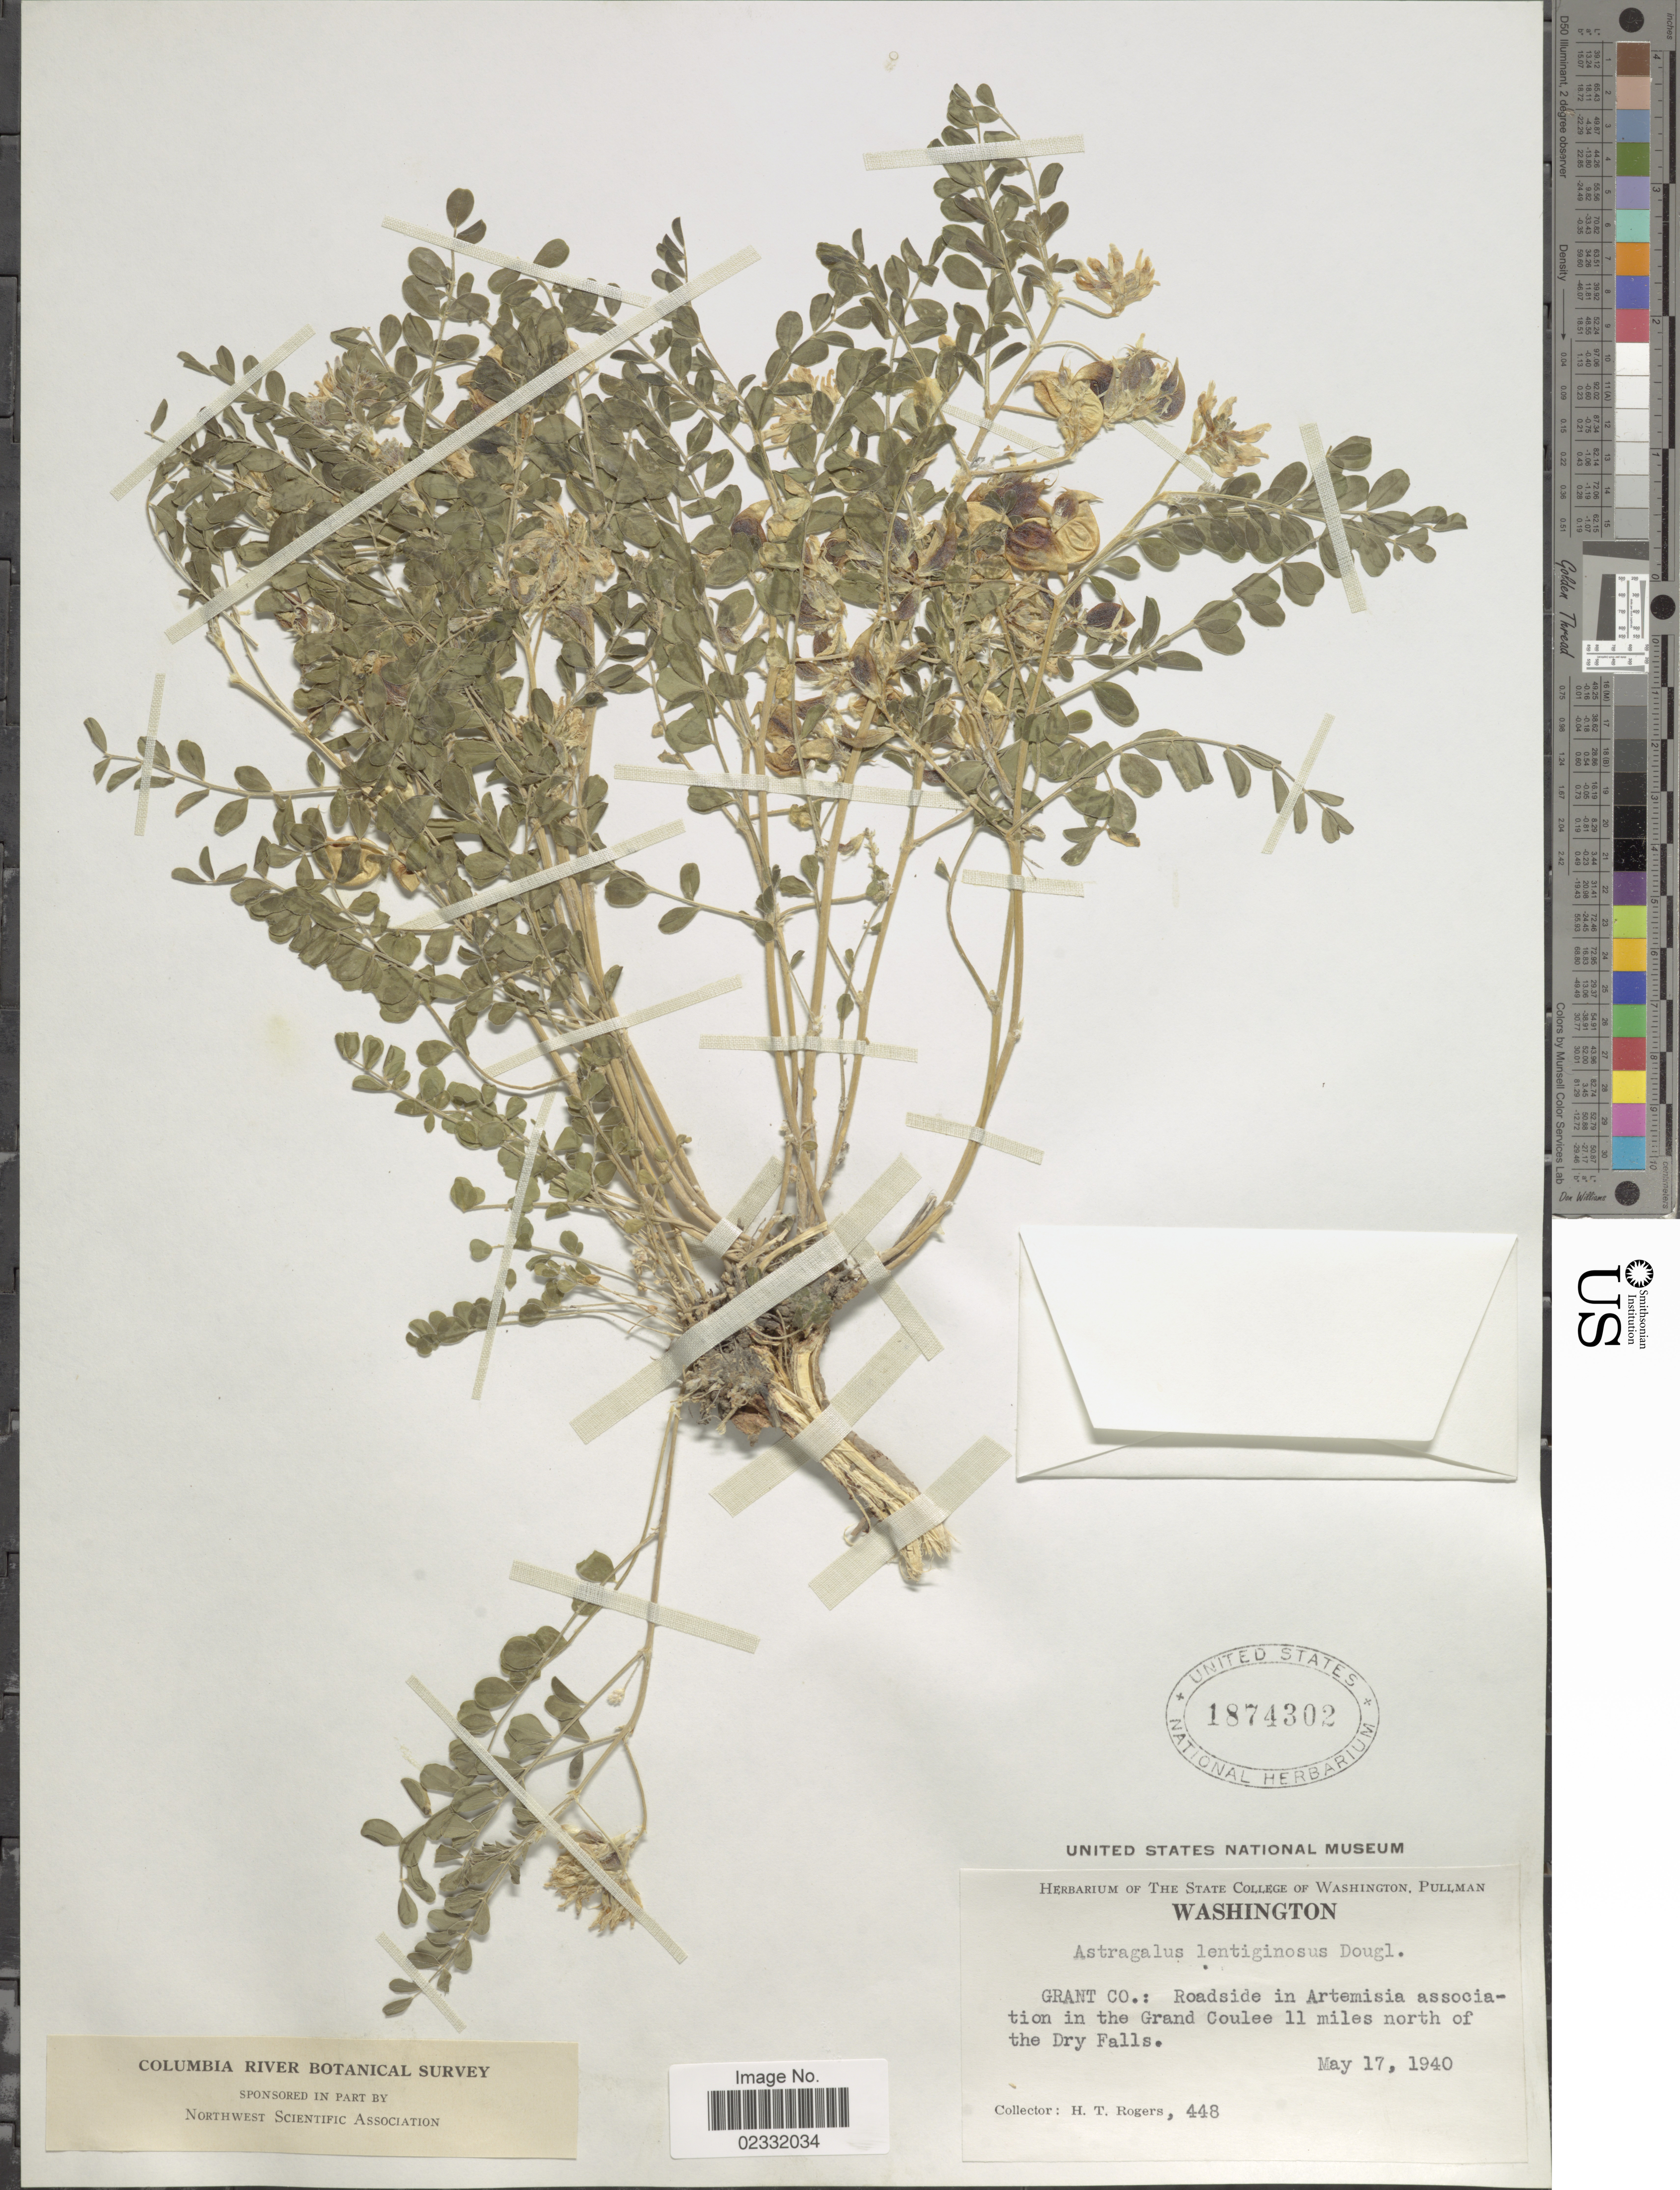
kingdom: Plantae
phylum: Tracheophyta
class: Magnoliopsida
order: Fabales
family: Fabaceae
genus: Astragalus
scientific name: Astragalus lentiginosus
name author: Douglas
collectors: H. Rogers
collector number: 448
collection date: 1940-05-17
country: United States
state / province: Washington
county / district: Grant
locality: Grant Co.: Roadside in Artemisia association in the Grand Coulee 11 miles north of the Dry Falls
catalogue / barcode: US 1874302